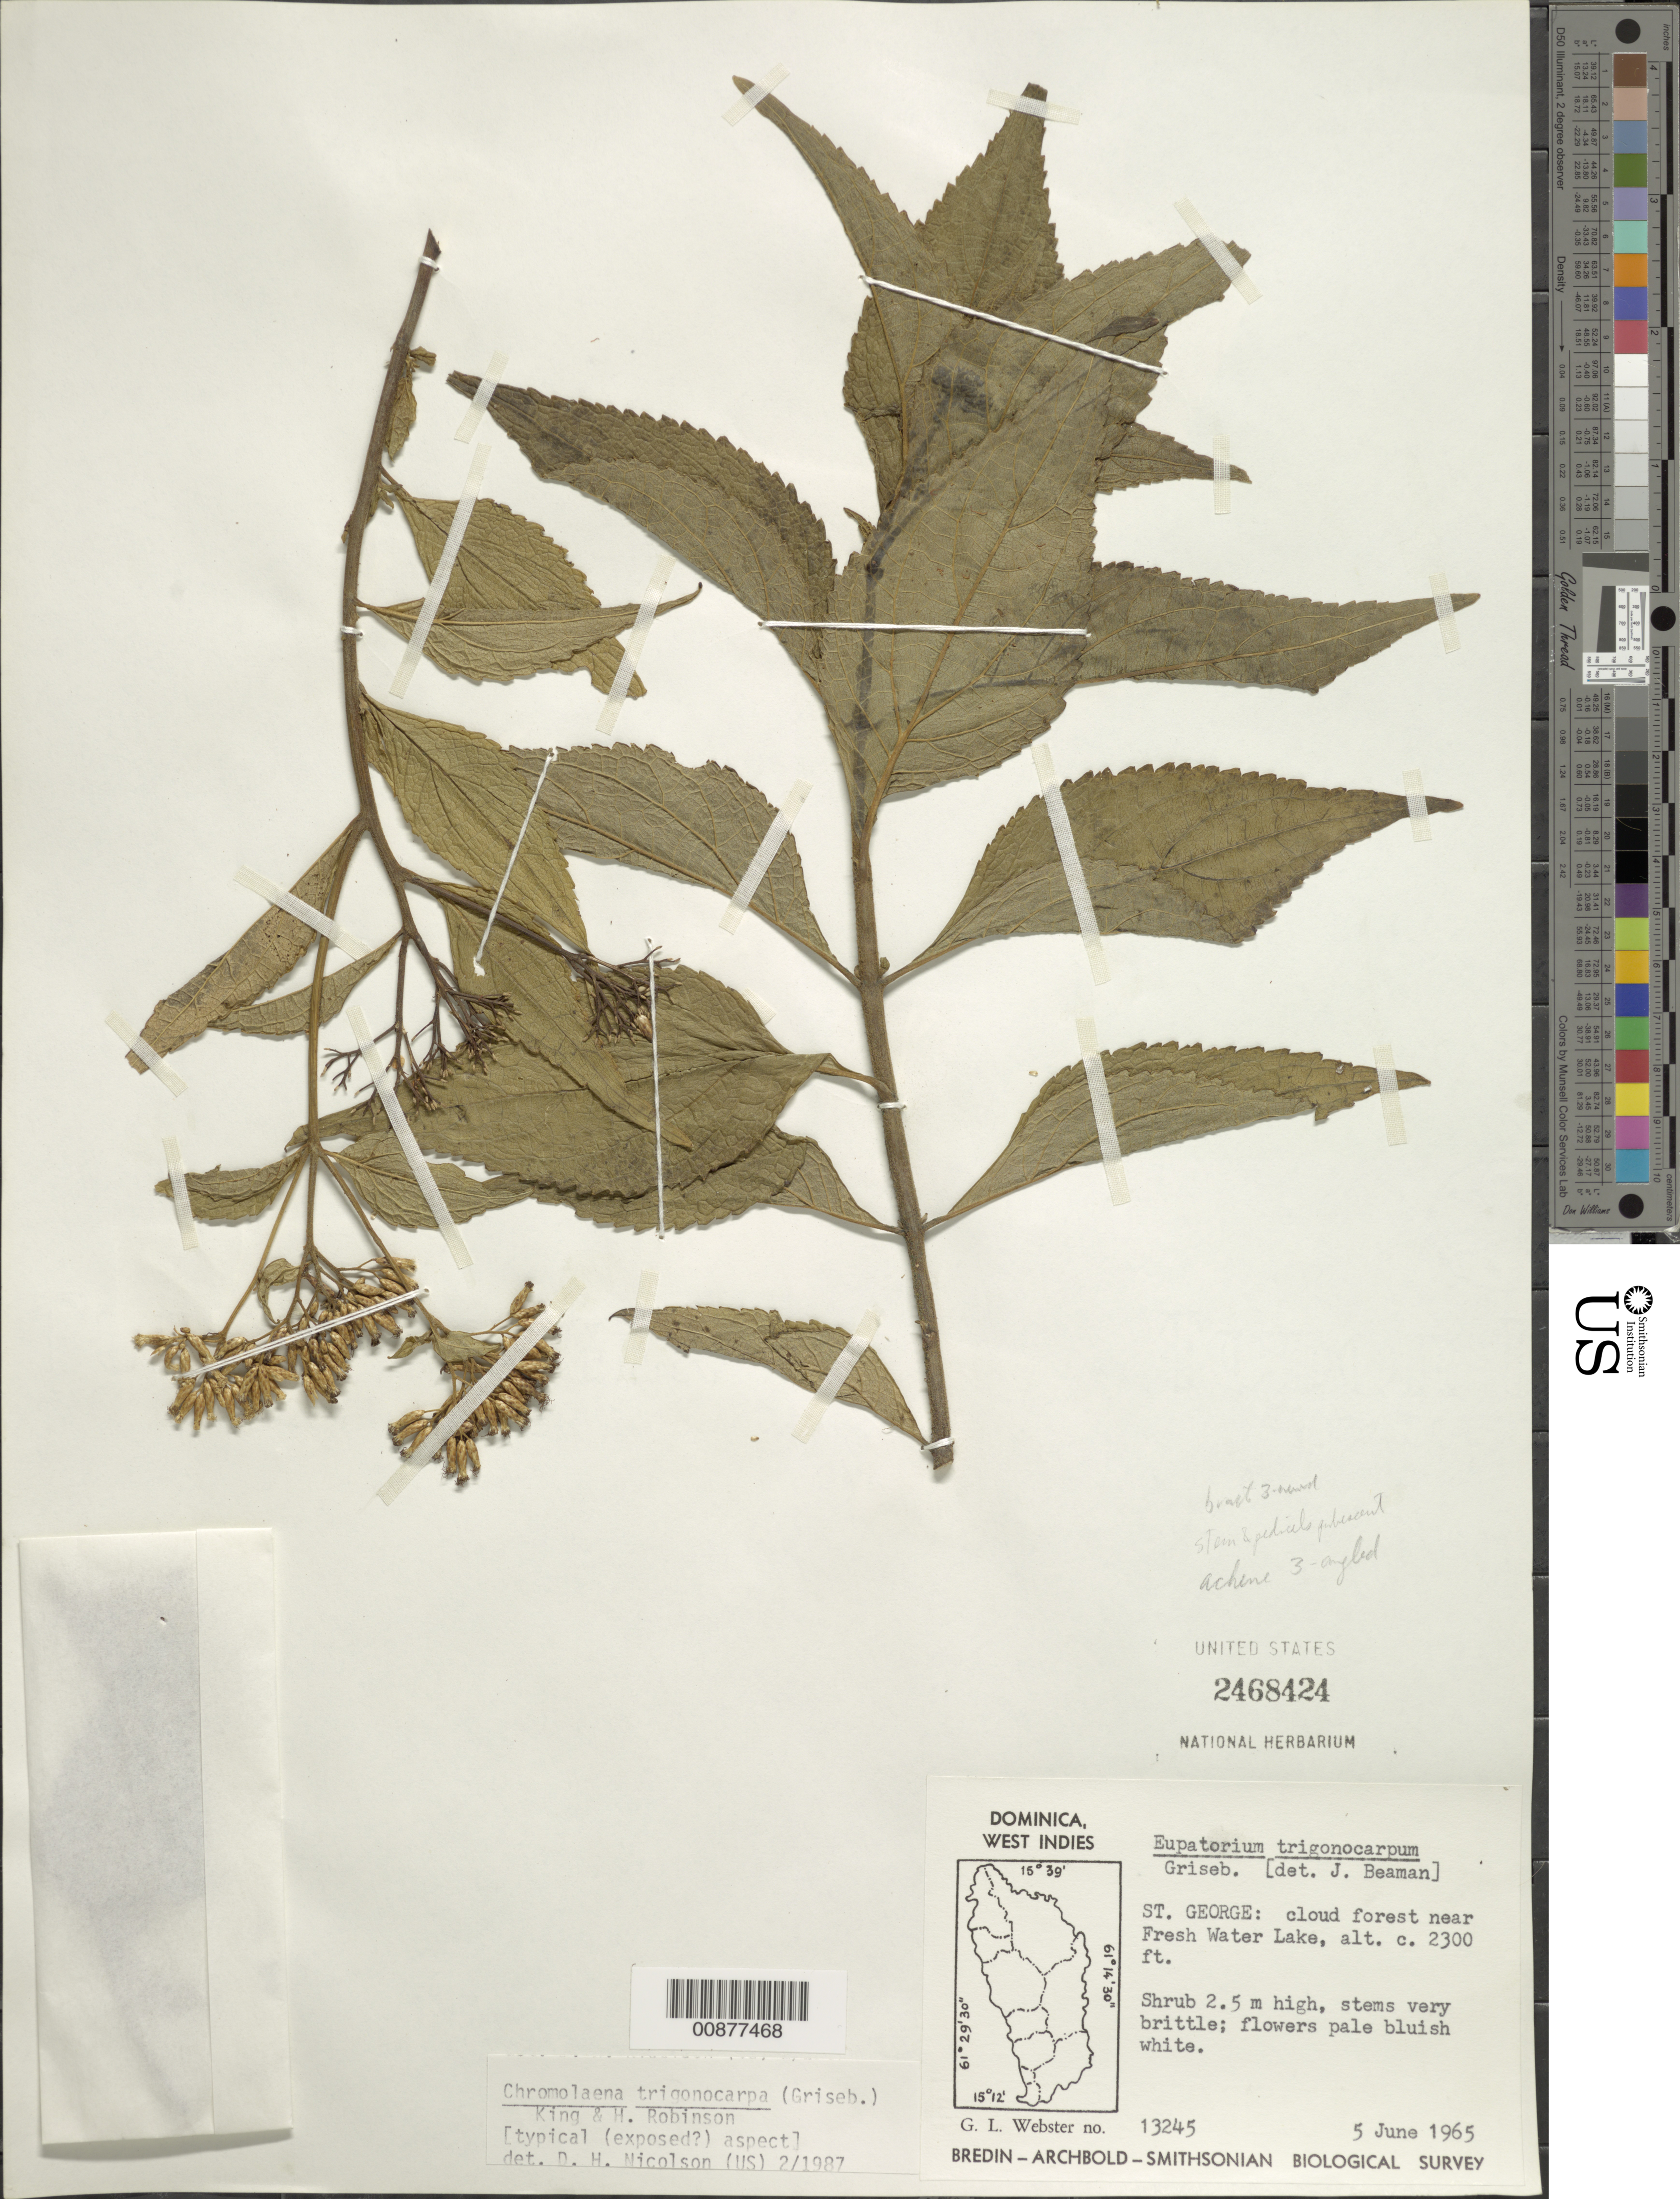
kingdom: Plantae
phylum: Tracheophyta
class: Magnoliopsida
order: Asterales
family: Asteraceae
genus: Chromolaena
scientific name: Chromolaena trigonocarpa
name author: (Griseb.) R.M. King & H. Rob.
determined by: Nicolson, Dan H.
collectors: G. L. Webster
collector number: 13245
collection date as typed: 05 Jun 1965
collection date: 1965-06-05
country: Dominica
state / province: St. George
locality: Forest near Fresh Water lake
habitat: Cloud forest near lake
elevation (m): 701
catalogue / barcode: US 2468424